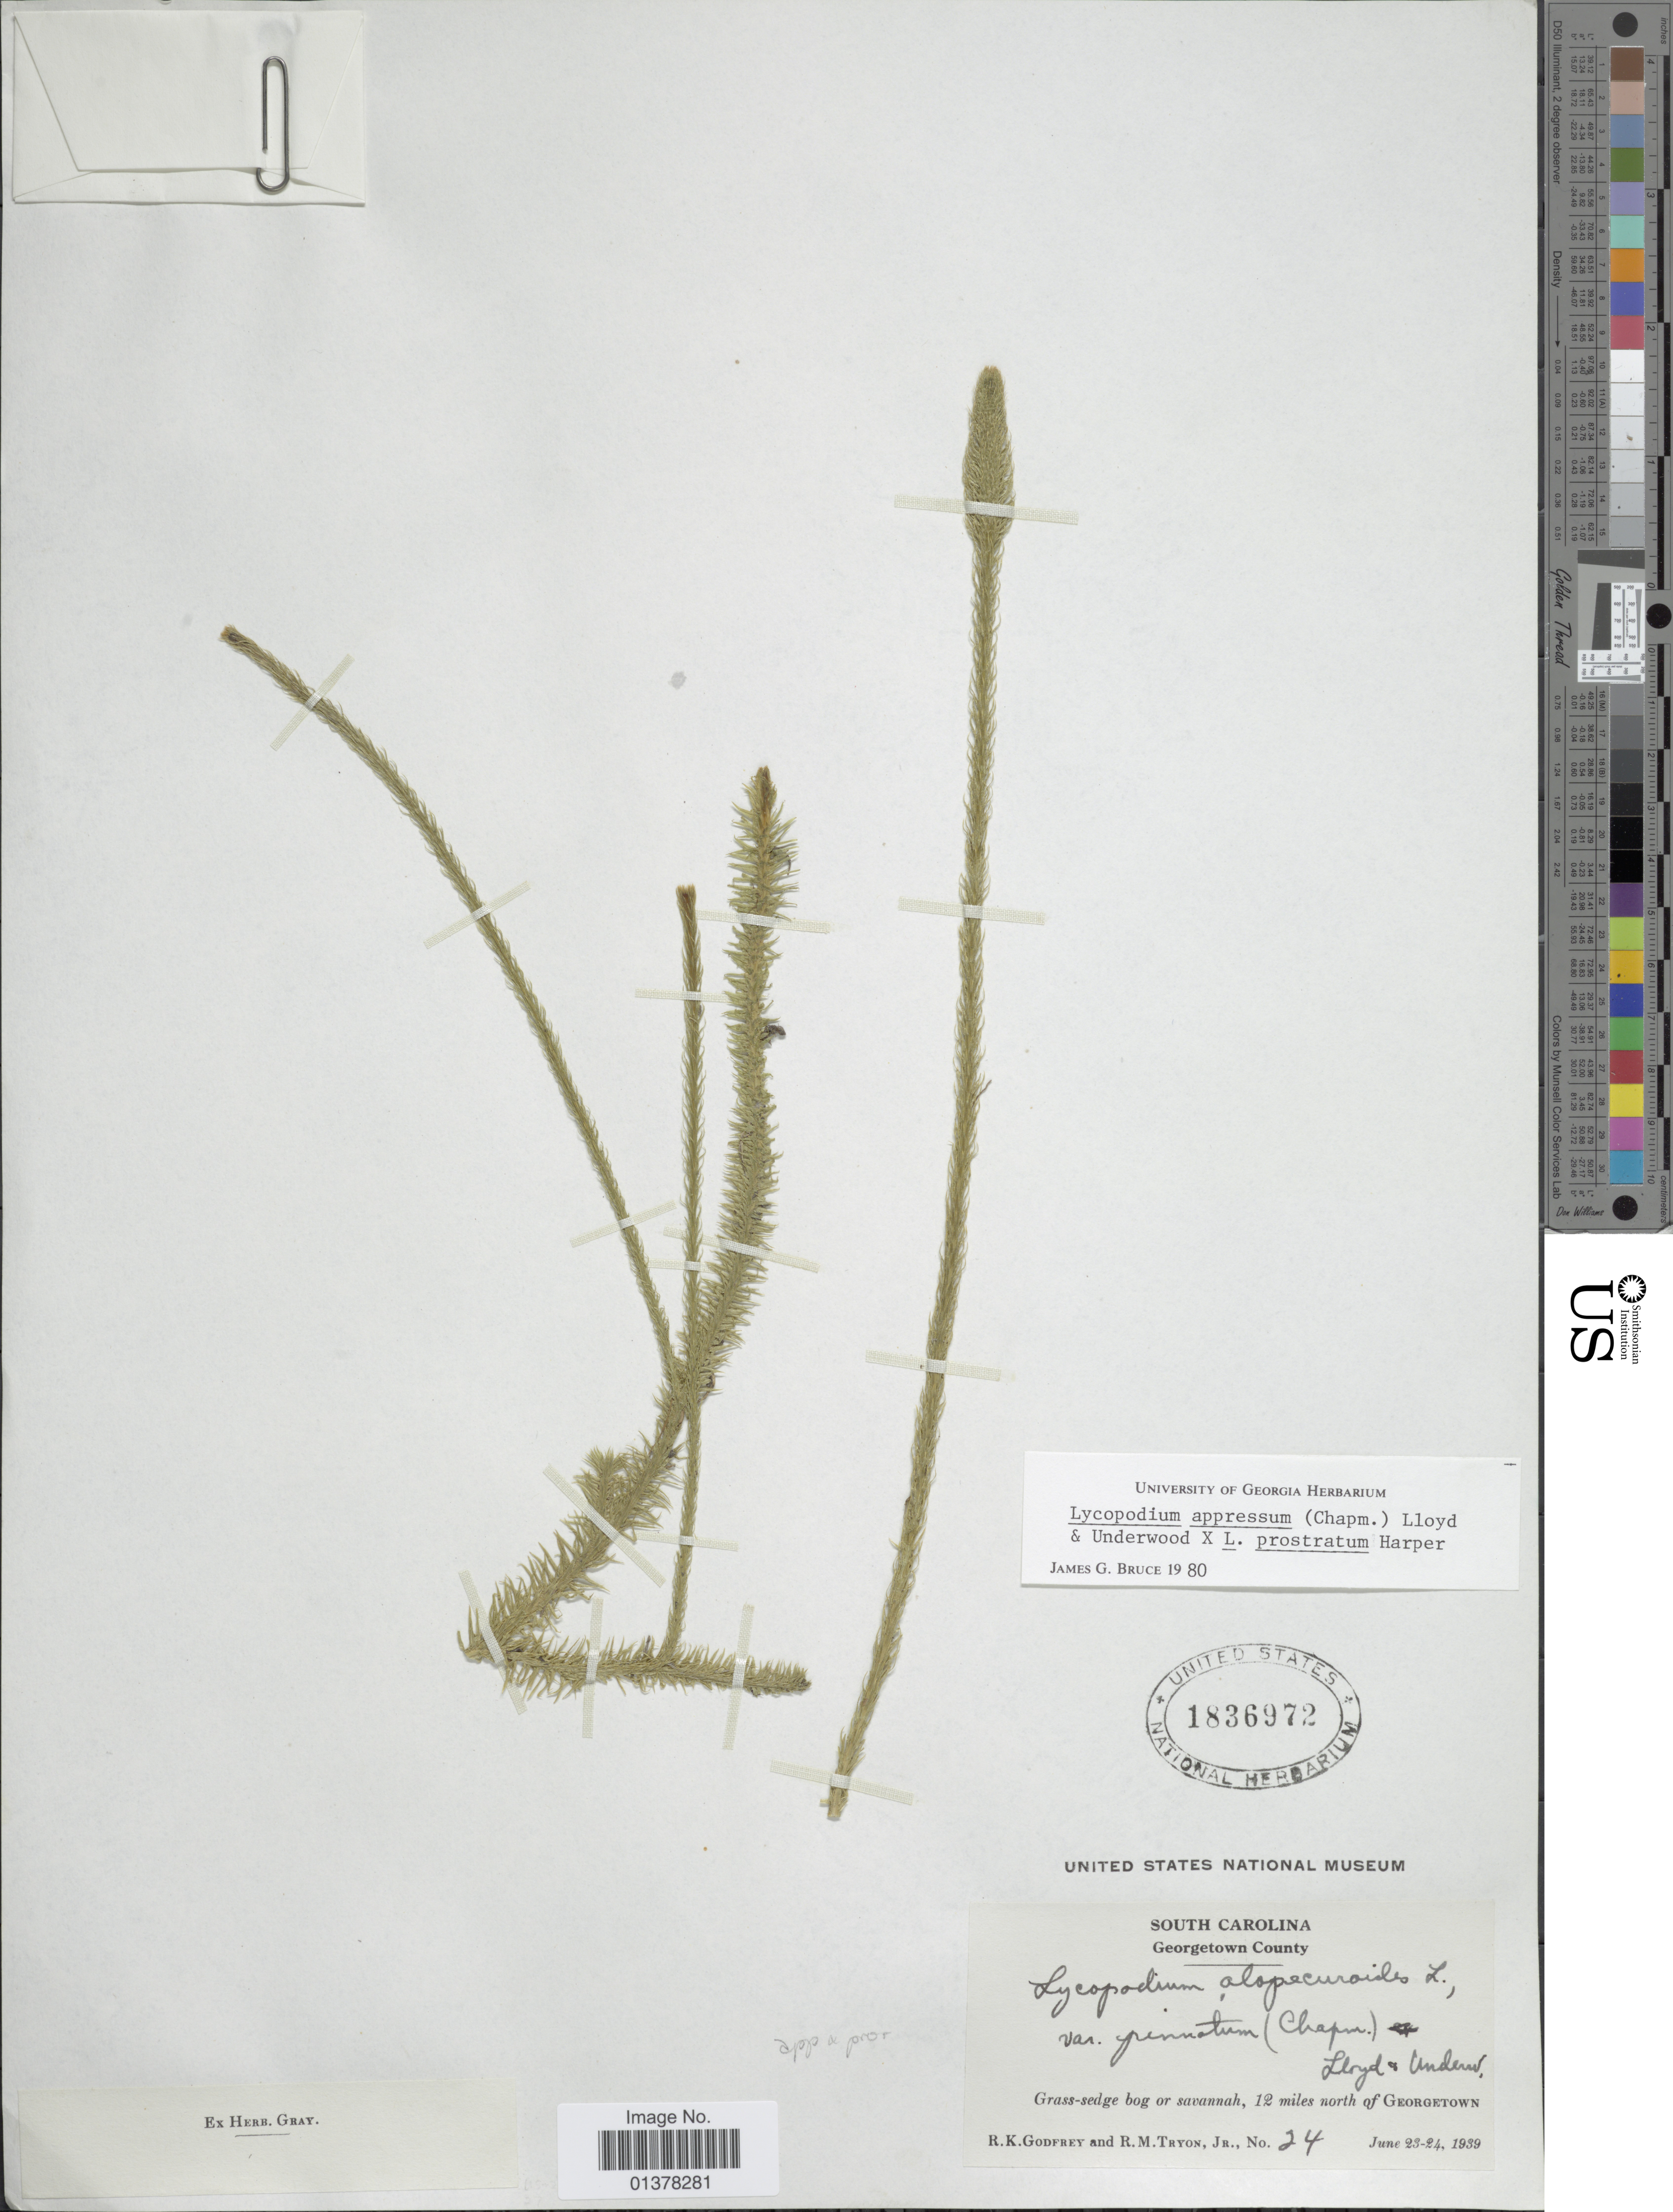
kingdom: Plantae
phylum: Tracheophyta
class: Lycopodiopsida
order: Lycopodiales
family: Lycopodiaceae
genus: Lycopodiella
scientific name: Lycopodiella appressa x L. prostrata (R.M. Harper) Cranfill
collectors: R. K. Godfrey & R. M. Tryon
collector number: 24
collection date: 1939-06-23/1939-06-24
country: United States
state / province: South Carolina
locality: Grass-sedge bog or savannah, 12miles north of Georgetown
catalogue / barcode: US 1836972